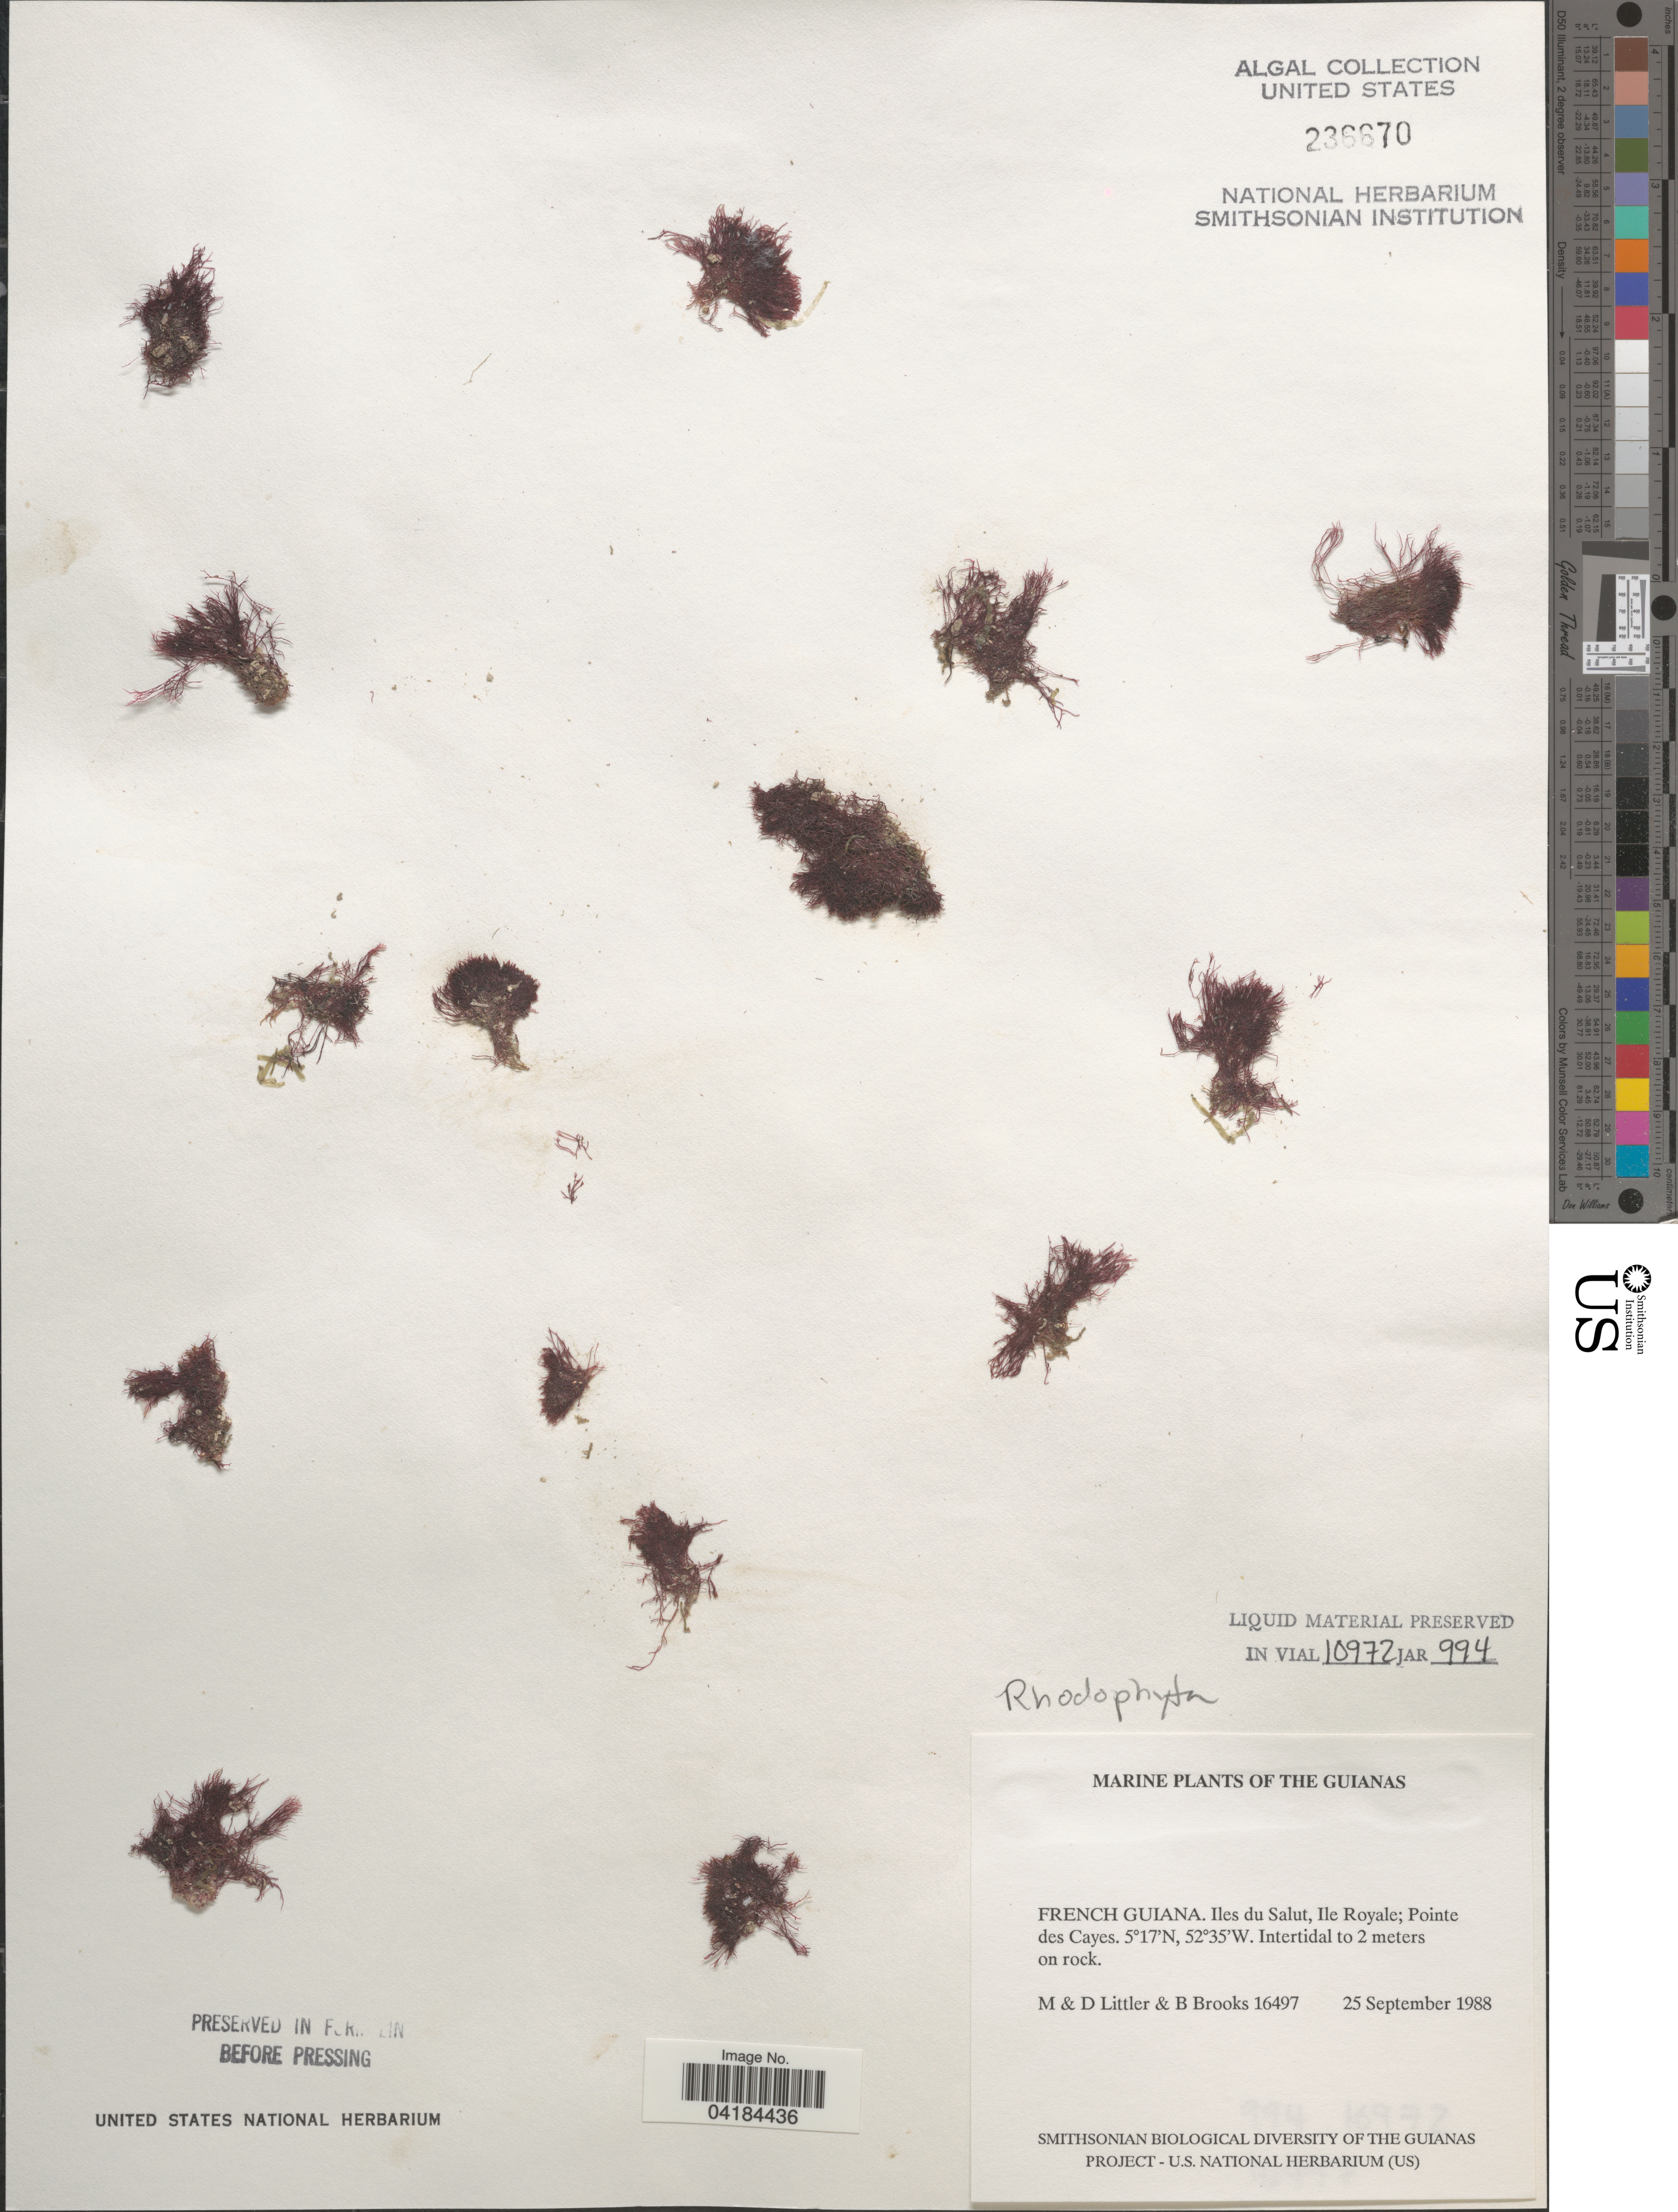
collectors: M. Littler, D. S. Littler & B. Brooks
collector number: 16497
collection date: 1988-09-25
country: French Guiana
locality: The Guianas. Iles du Salut, Ile Royale; Pointe des Cayes.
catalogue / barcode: US 236670